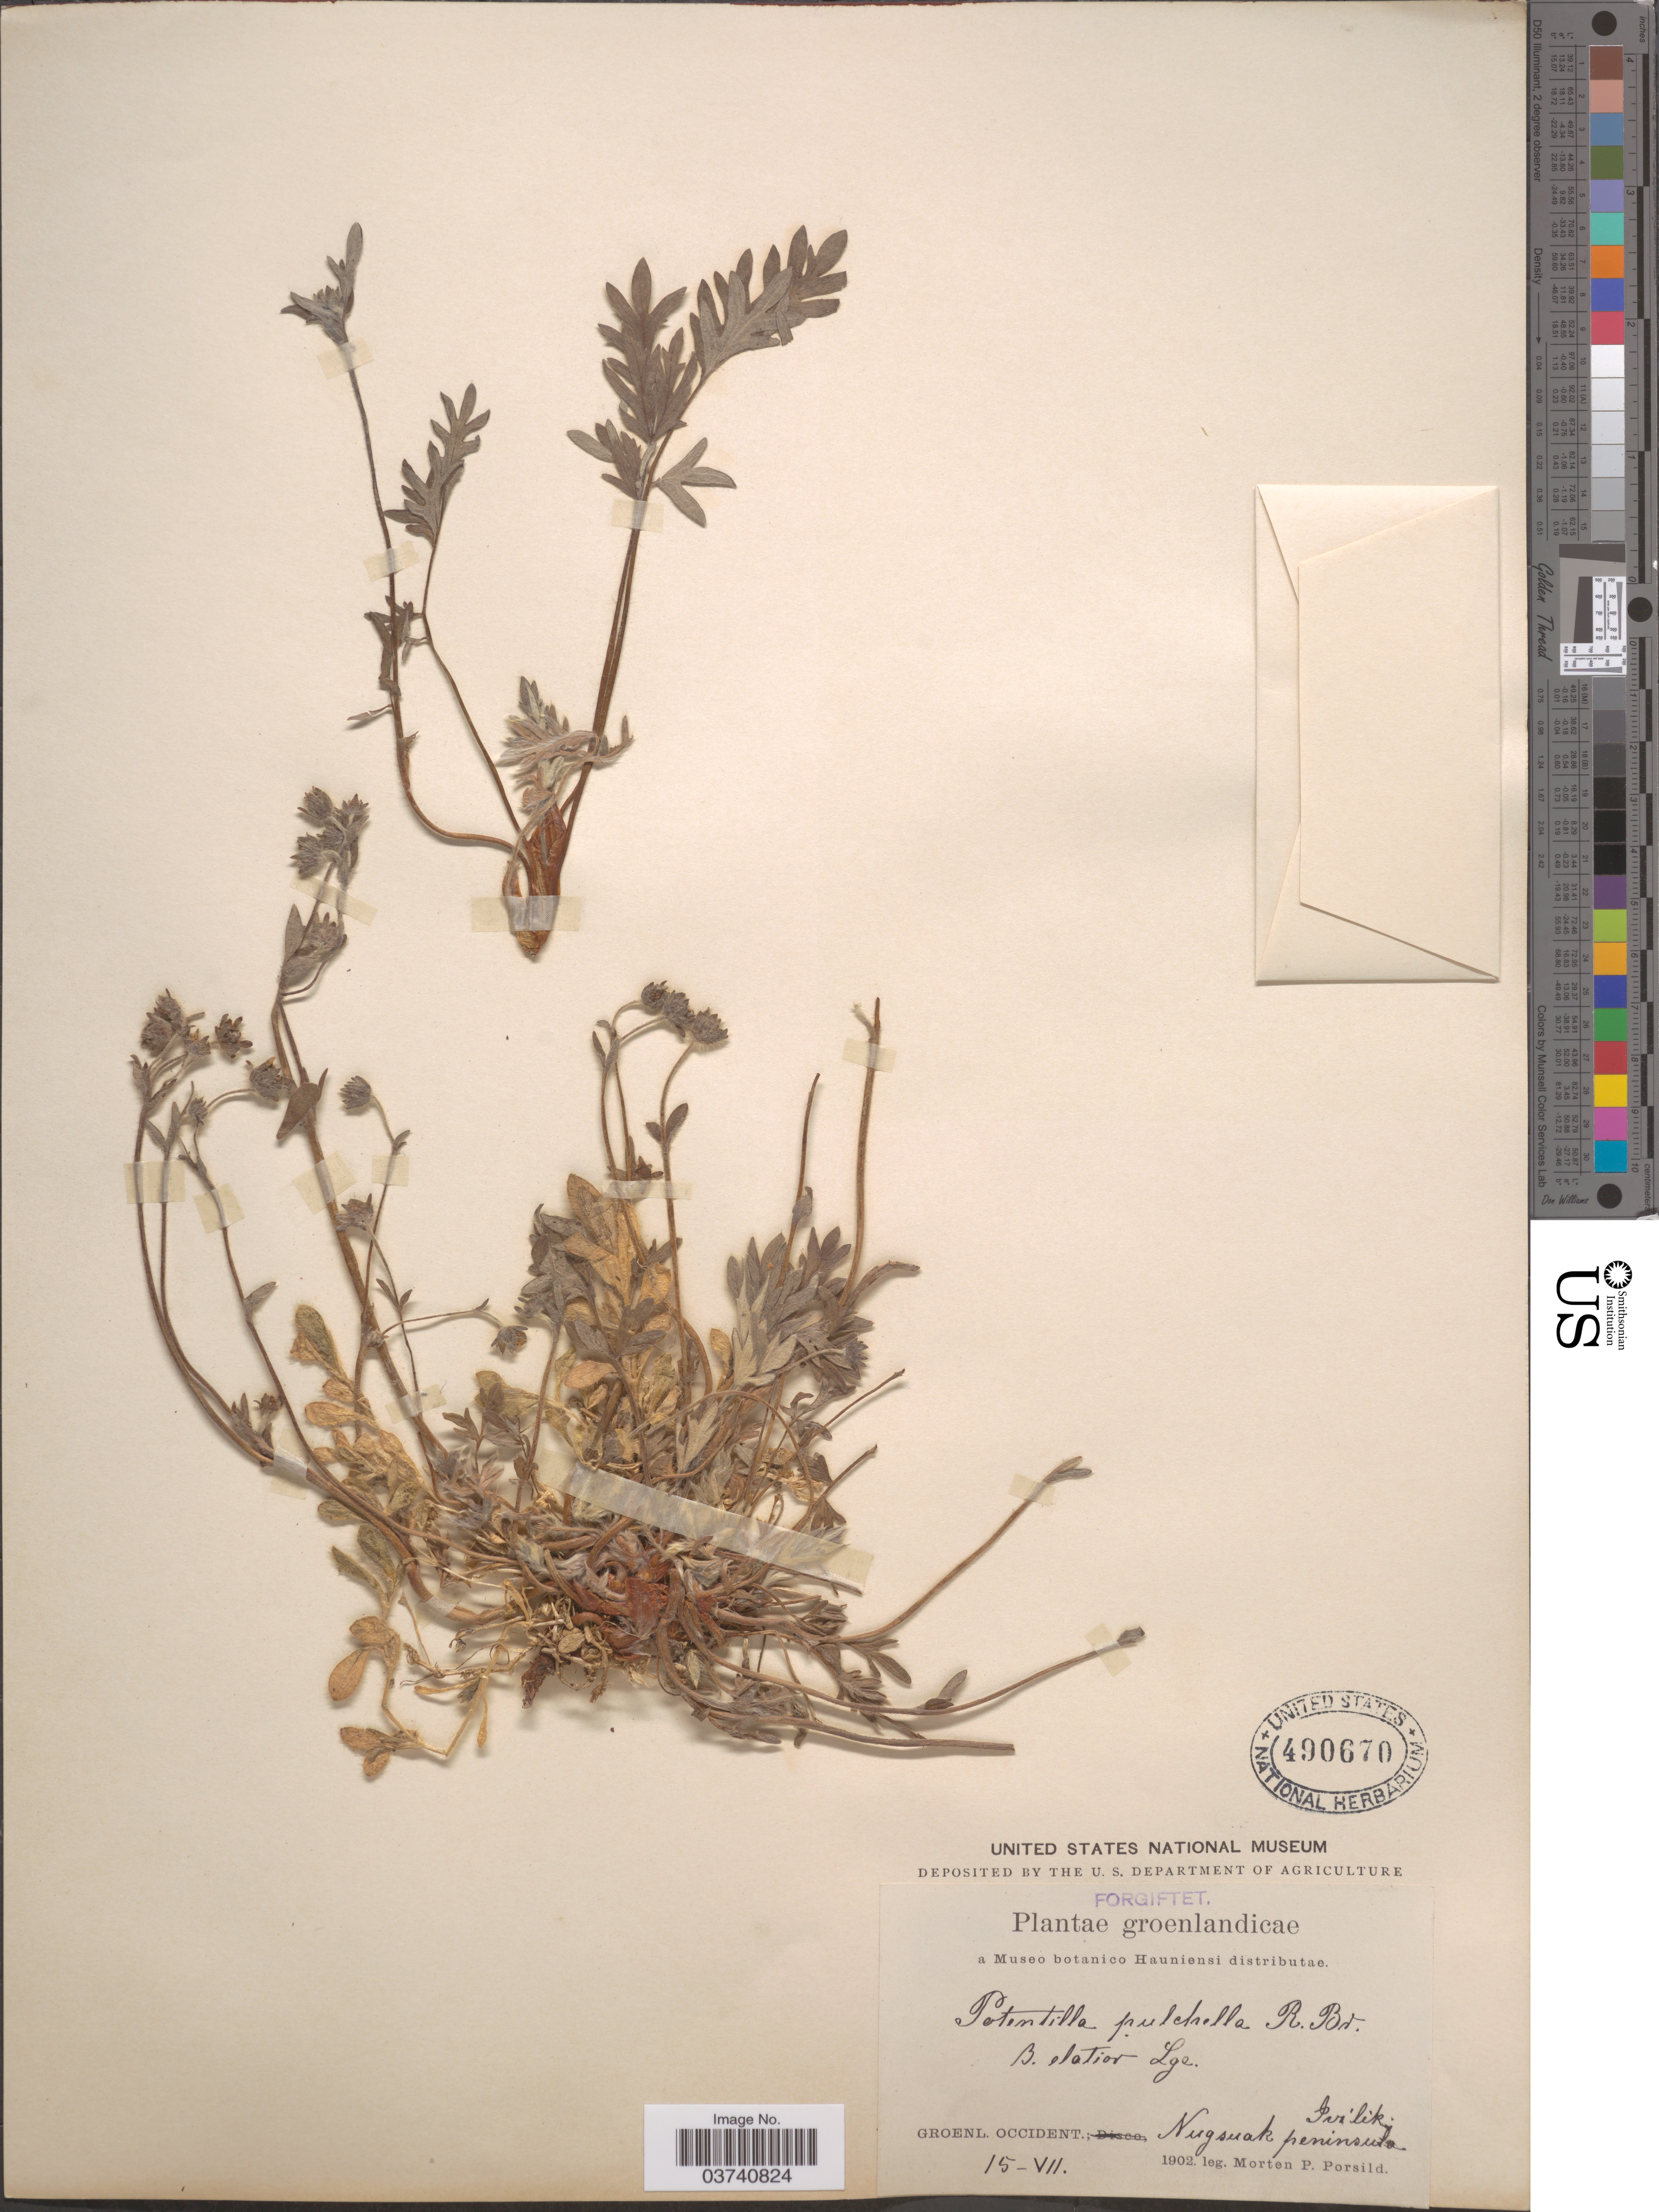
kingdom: Plantae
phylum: Tracheophyta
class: Magnoliopsida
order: Rosales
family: Rosaceae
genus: Potentilla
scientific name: Potentilla pulchella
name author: R. Br.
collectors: M. P. Porsild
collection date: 1902-07-15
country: Greenland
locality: Groenlandicae. Groenl. Occident.; Ivilik. Nugsuak peninsula.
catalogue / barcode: US 490670